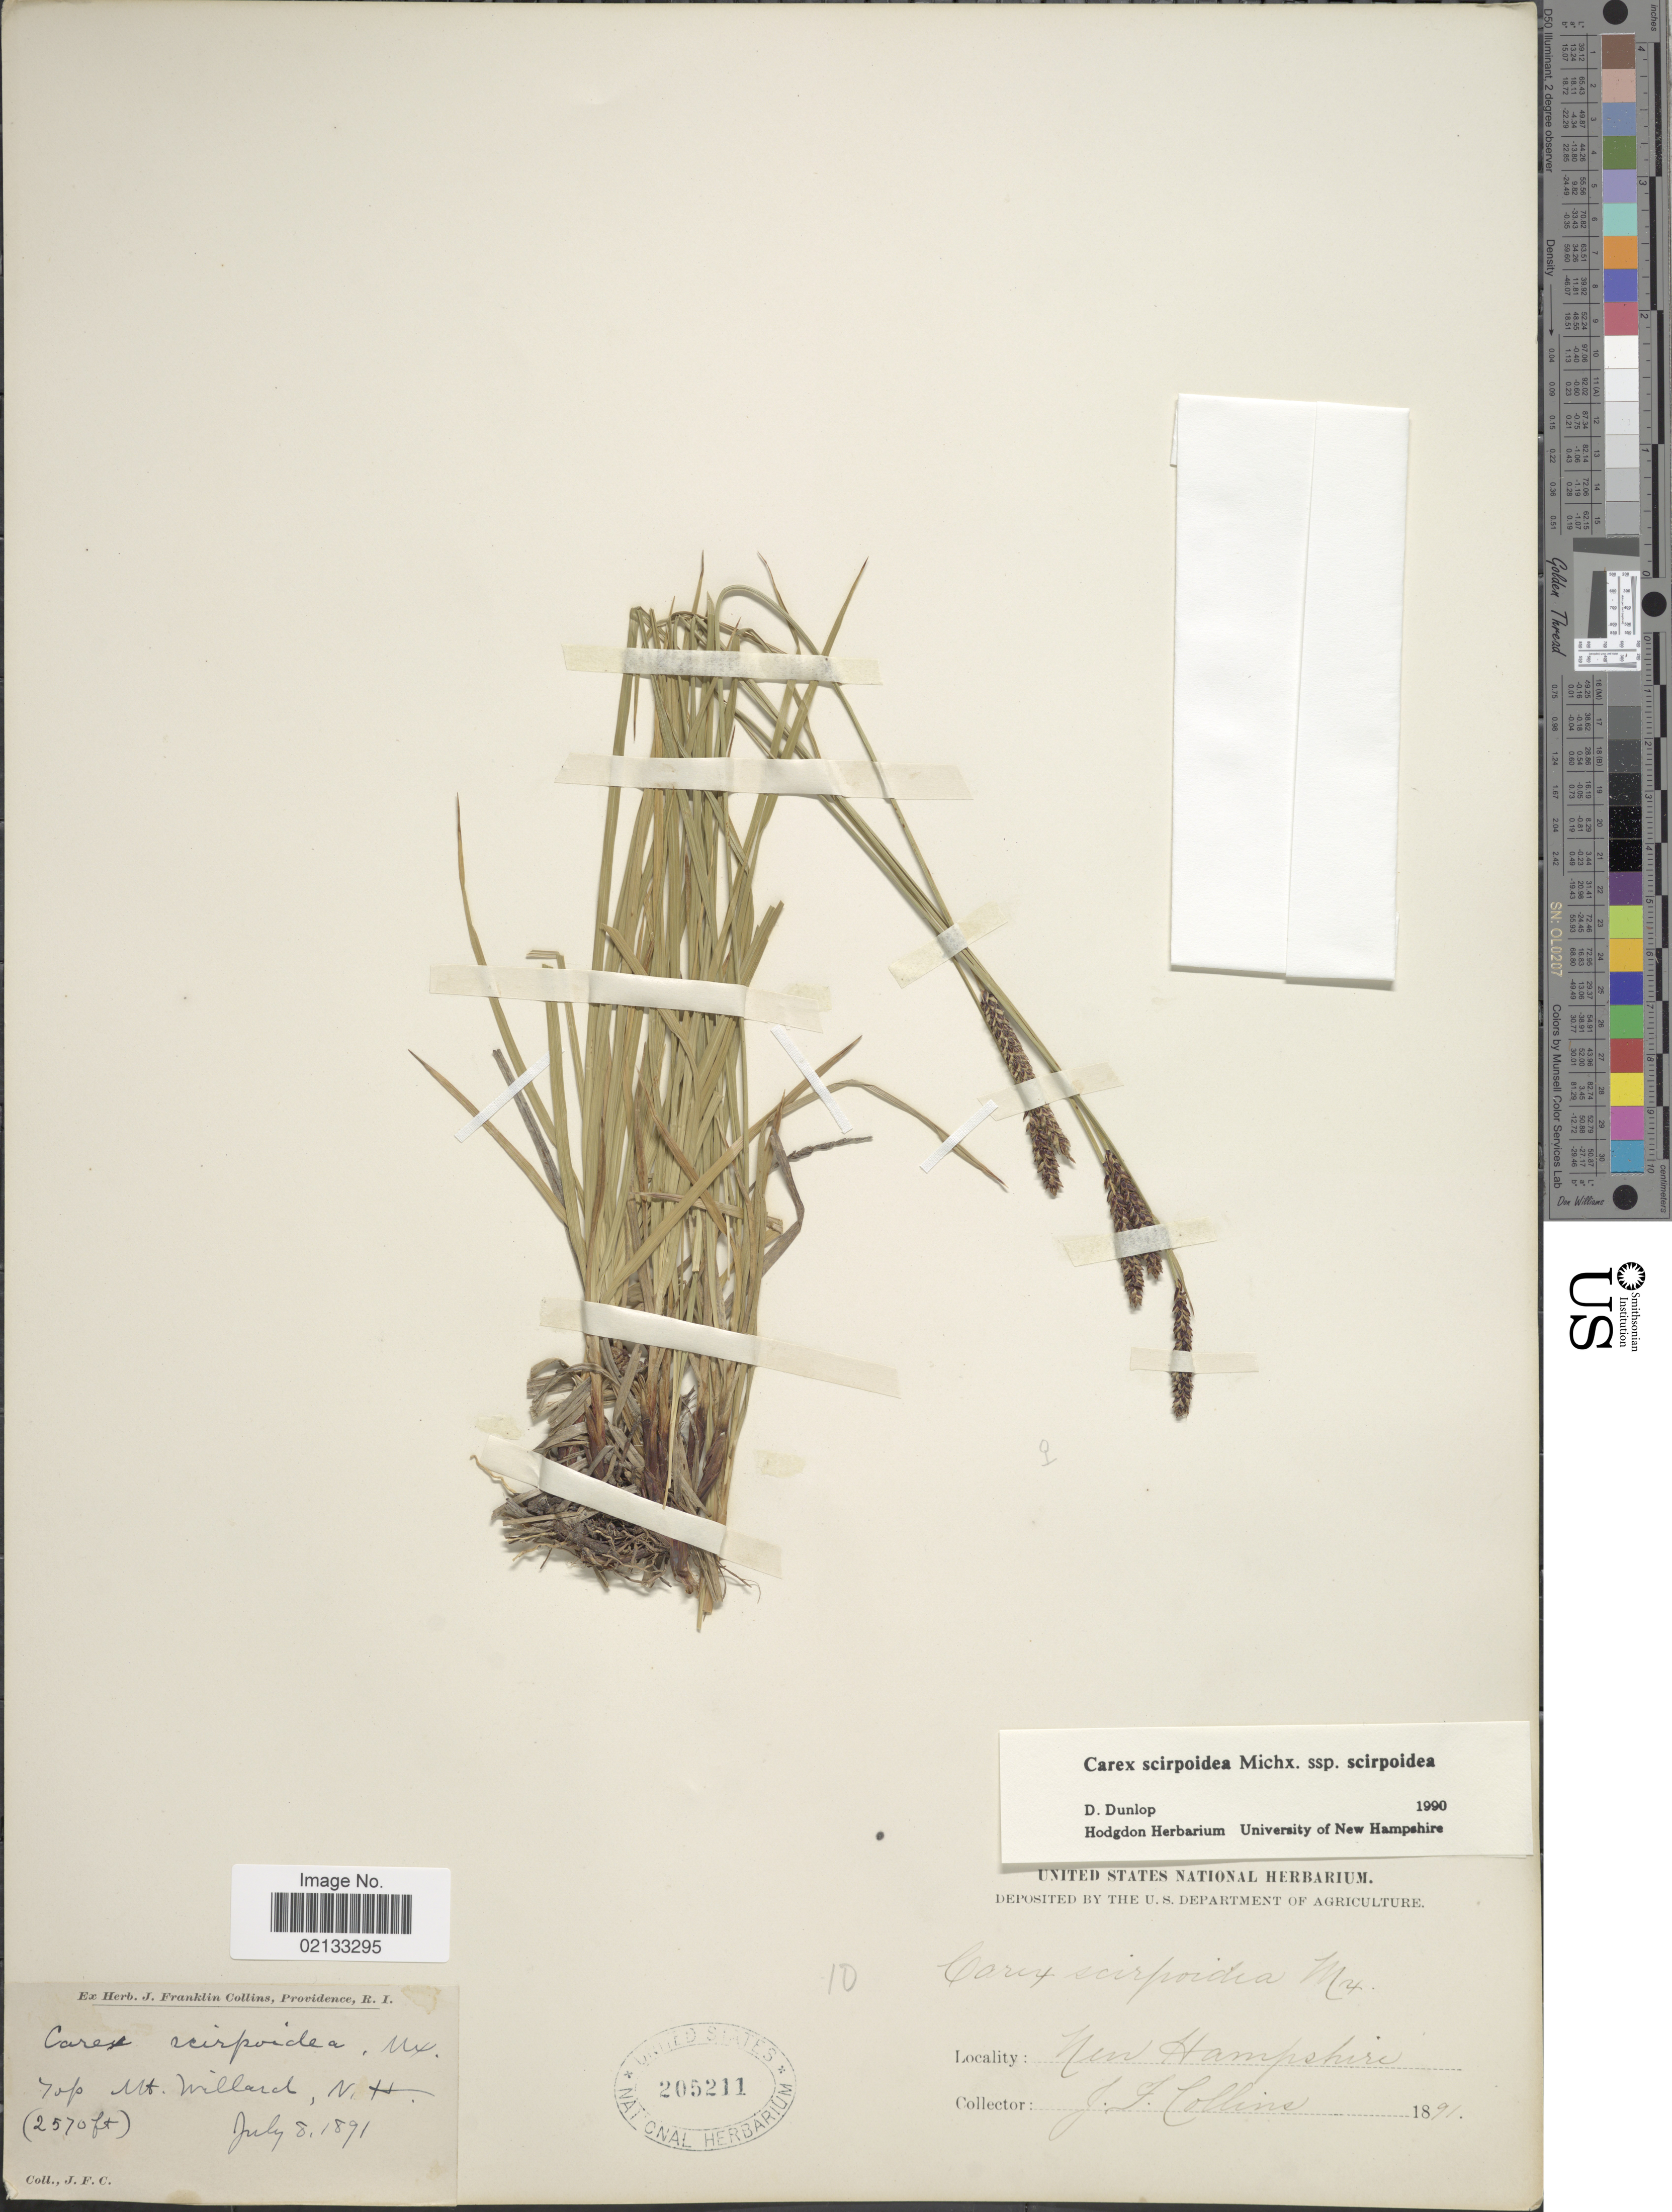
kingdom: Plantae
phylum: Tracheophyta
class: Liliopsida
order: Poales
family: Cyperaceae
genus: Carex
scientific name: Carex scirpoidea subsp. scirpoidea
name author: Michx.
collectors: J. Collins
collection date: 1891-07-08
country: United States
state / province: New Hampshire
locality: Top Mt Willard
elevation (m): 783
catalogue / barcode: US 205211